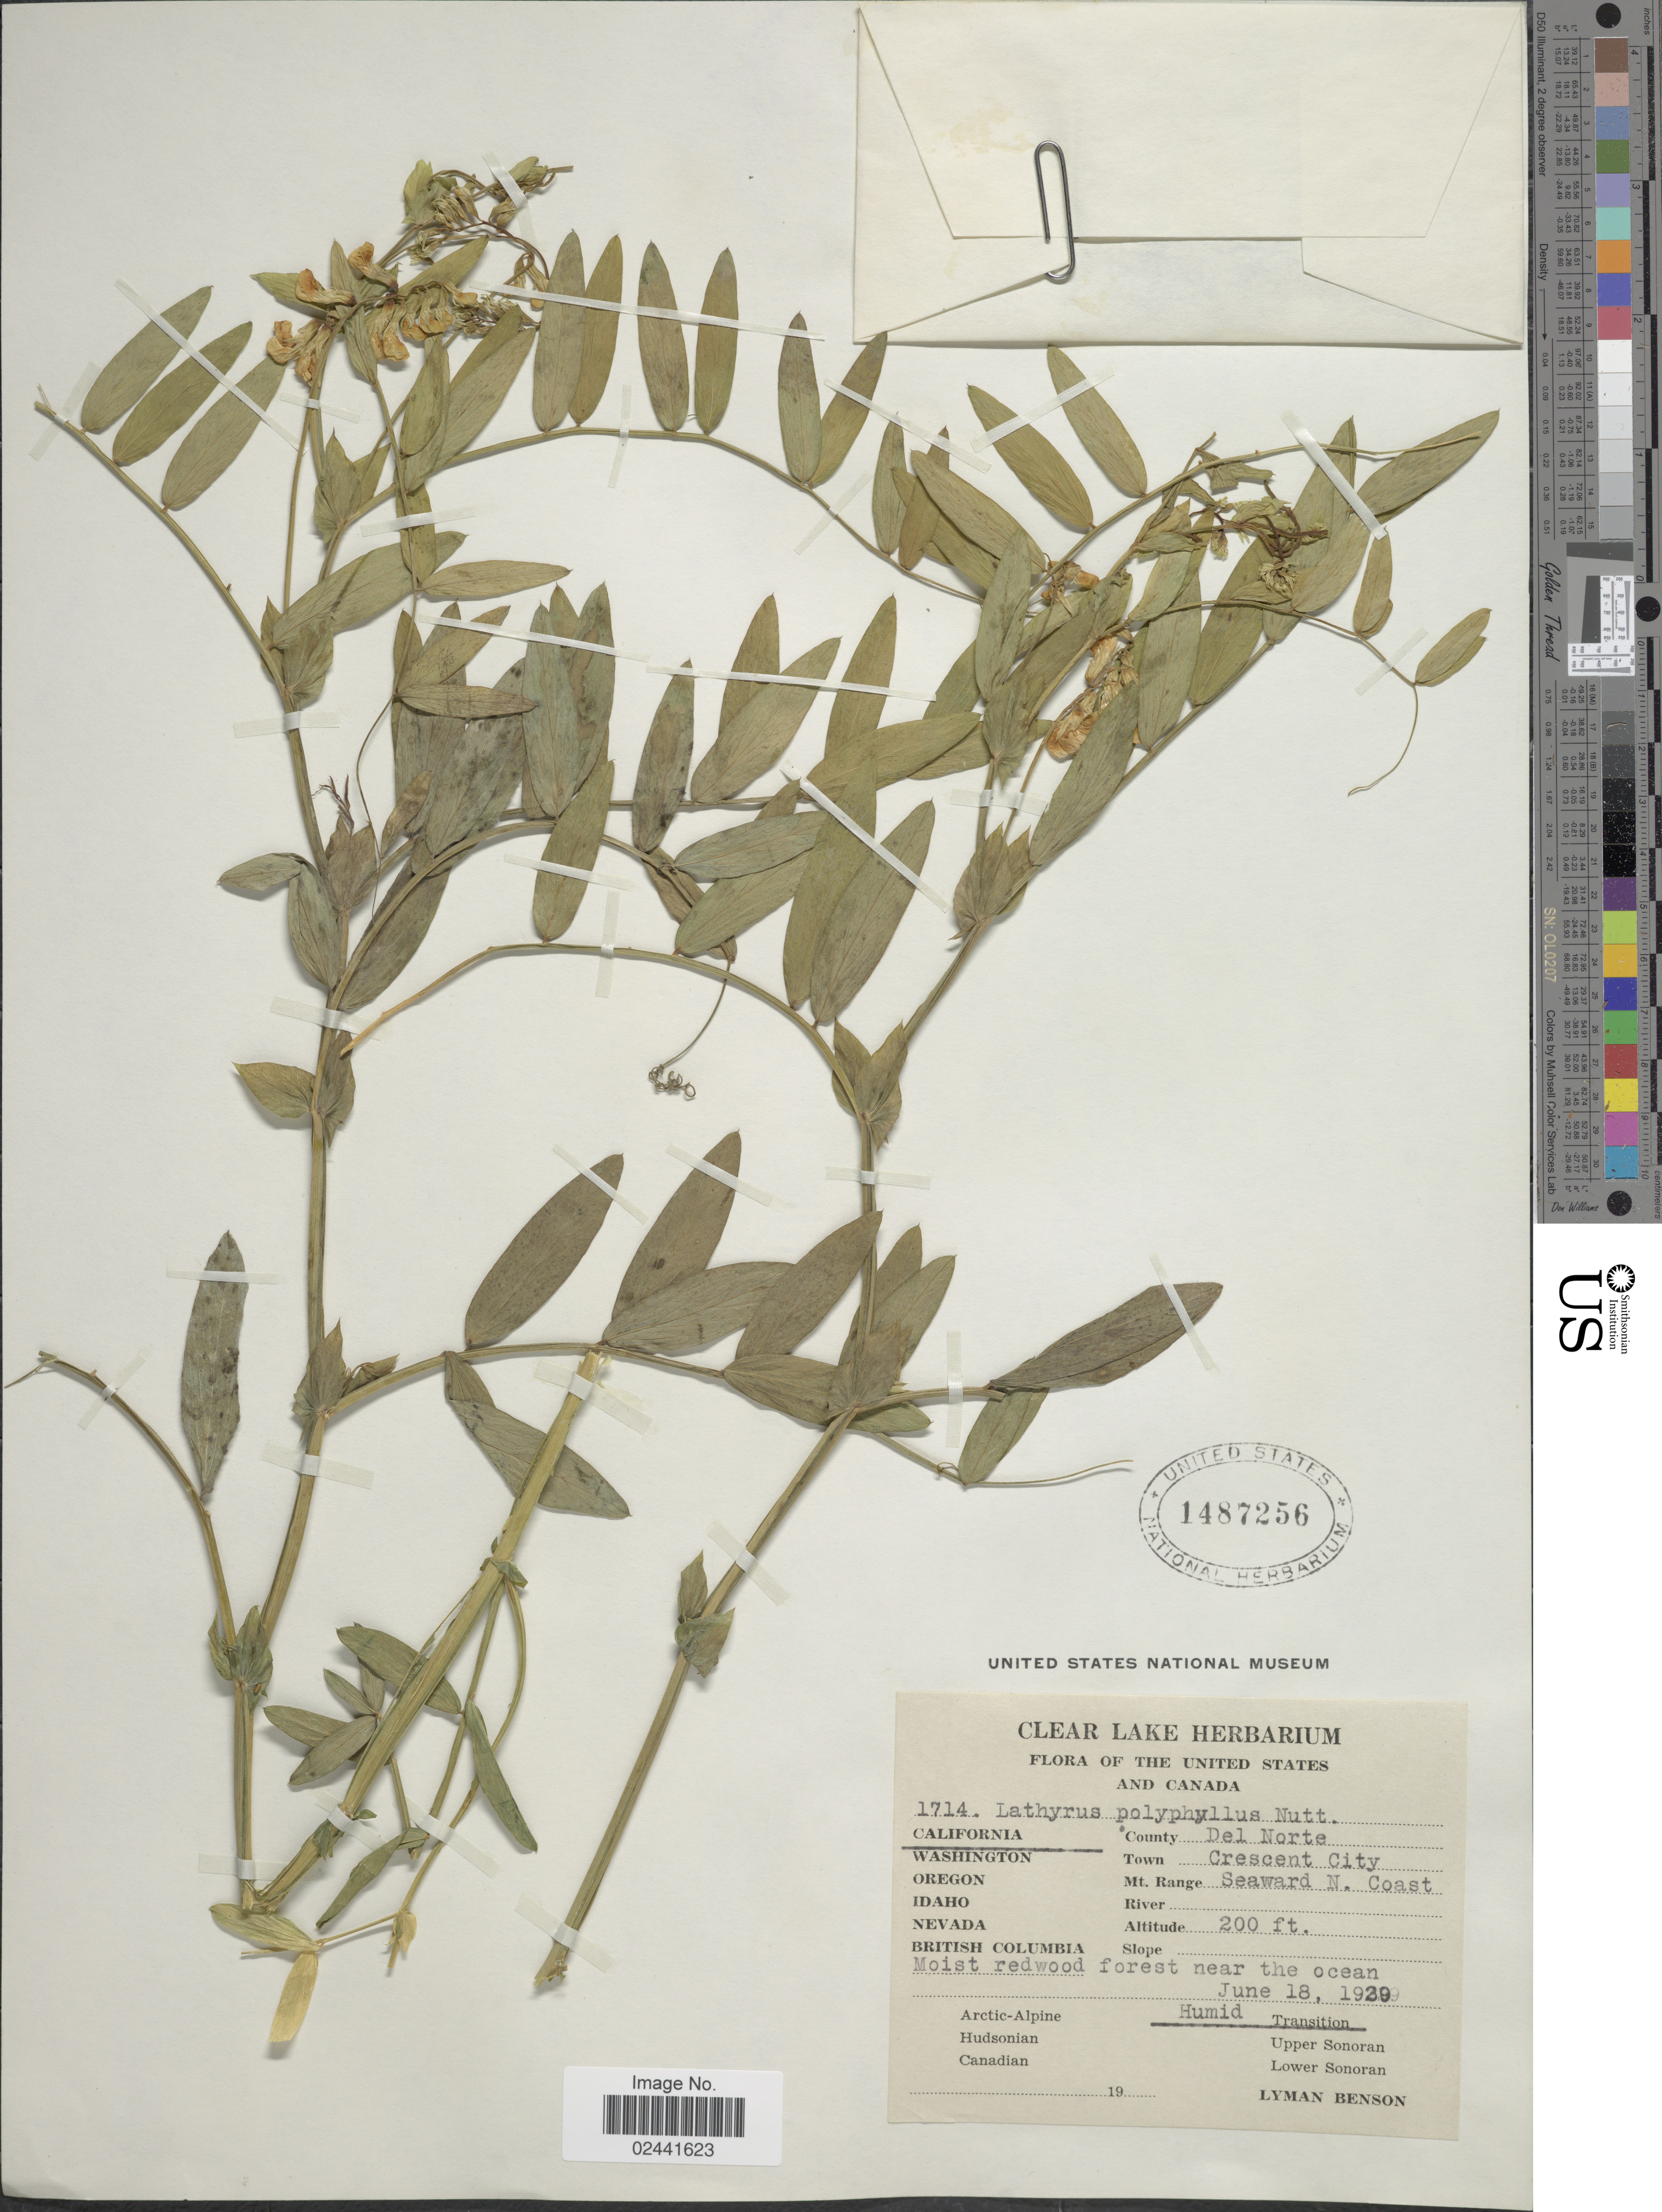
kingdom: Plantae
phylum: Tracheophyta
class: Magnoliopsida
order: Fabales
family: Fabaceae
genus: Lathyrus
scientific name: Lathyrus polyphyllus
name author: Nutt.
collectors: L. D. Benson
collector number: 1714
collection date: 1929-06-18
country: United States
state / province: California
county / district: Del Norte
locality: County Del Norte, Town Crescent City, Mt Range Seaward N. Coast, Moist redwood forest near the ocean, Humid Transition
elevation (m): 61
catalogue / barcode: US 1487256